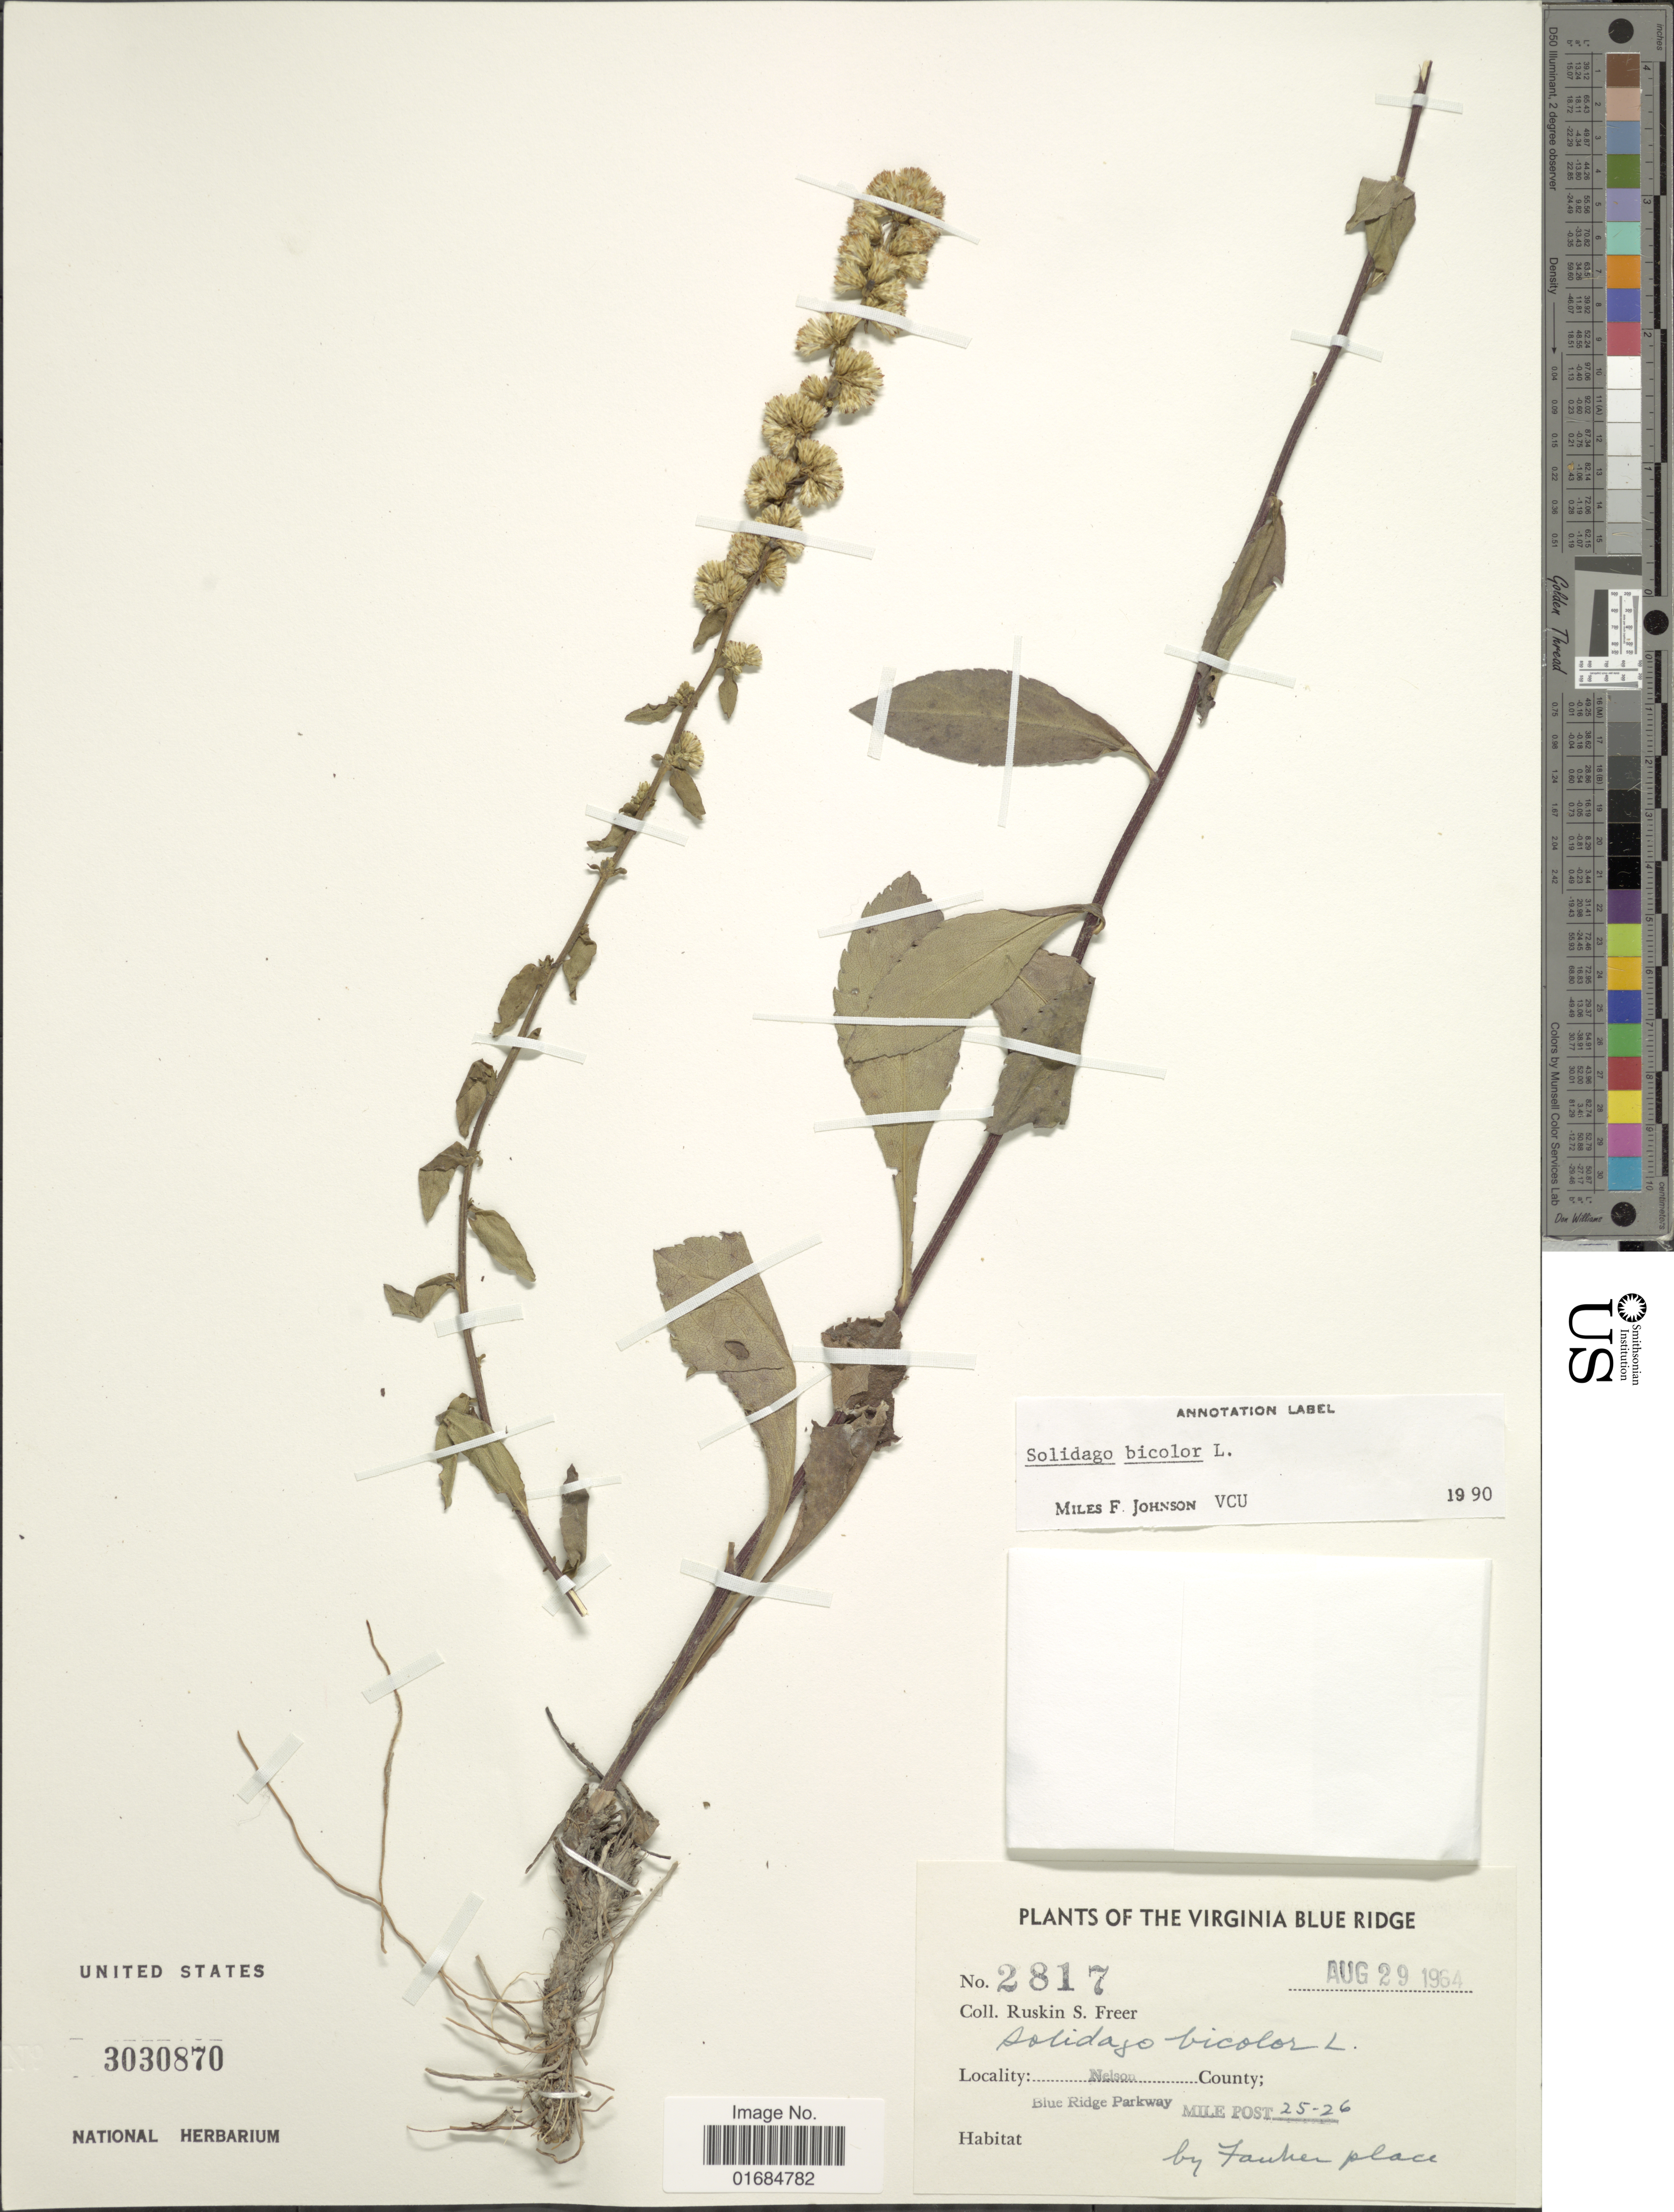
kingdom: Plantae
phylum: Tracheophyta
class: Magnoliopsida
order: Asterales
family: Asteraceae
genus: Solidago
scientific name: Solidago bicolor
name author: L.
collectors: R. Freer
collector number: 2817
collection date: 1964-08-29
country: United States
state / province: Virginia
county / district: Nelson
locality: Blue Ridge, Blue Ridge Parkway, Mile 25-26 by Fanker place.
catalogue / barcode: US 3030870